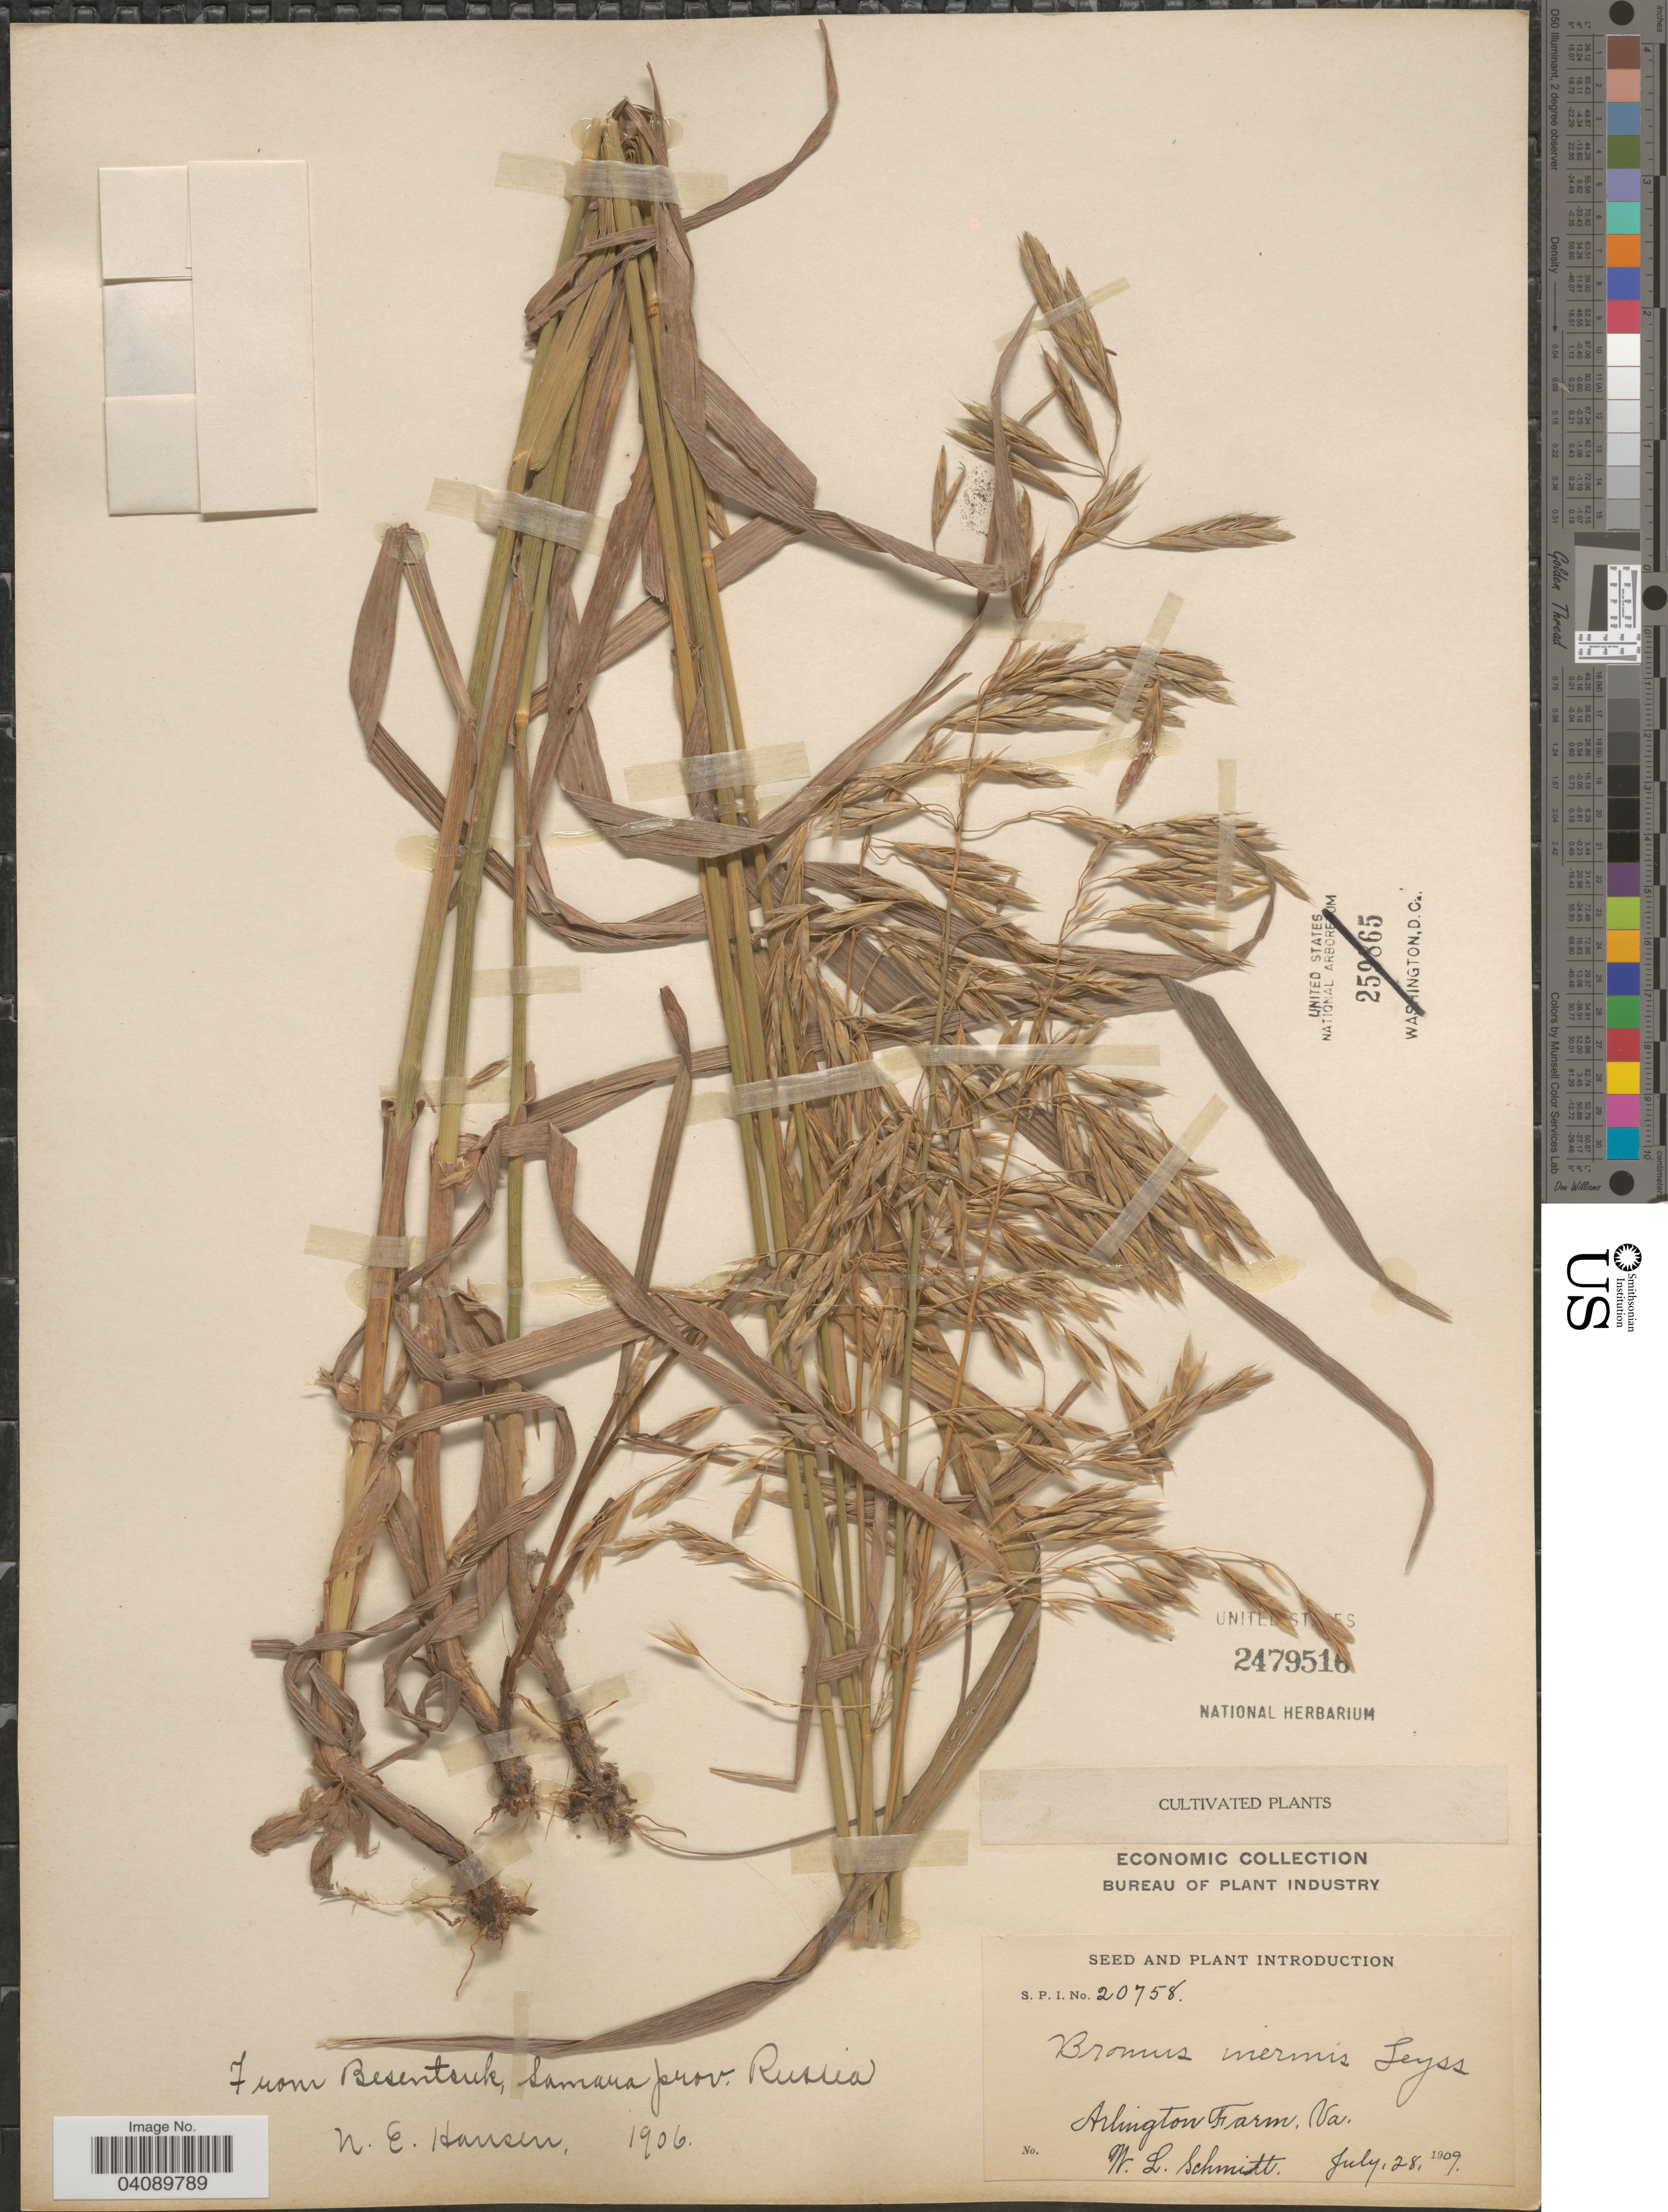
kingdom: Plantae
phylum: Tracheophyta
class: Liliopsida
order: Poales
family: Poaceae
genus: Bromus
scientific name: Bromus inermis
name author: Leyss.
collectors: W. L. Schmitt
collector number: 20758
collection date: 1909-07-28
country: United States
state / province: Virginia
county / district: Arlington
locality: Arlington Farm.